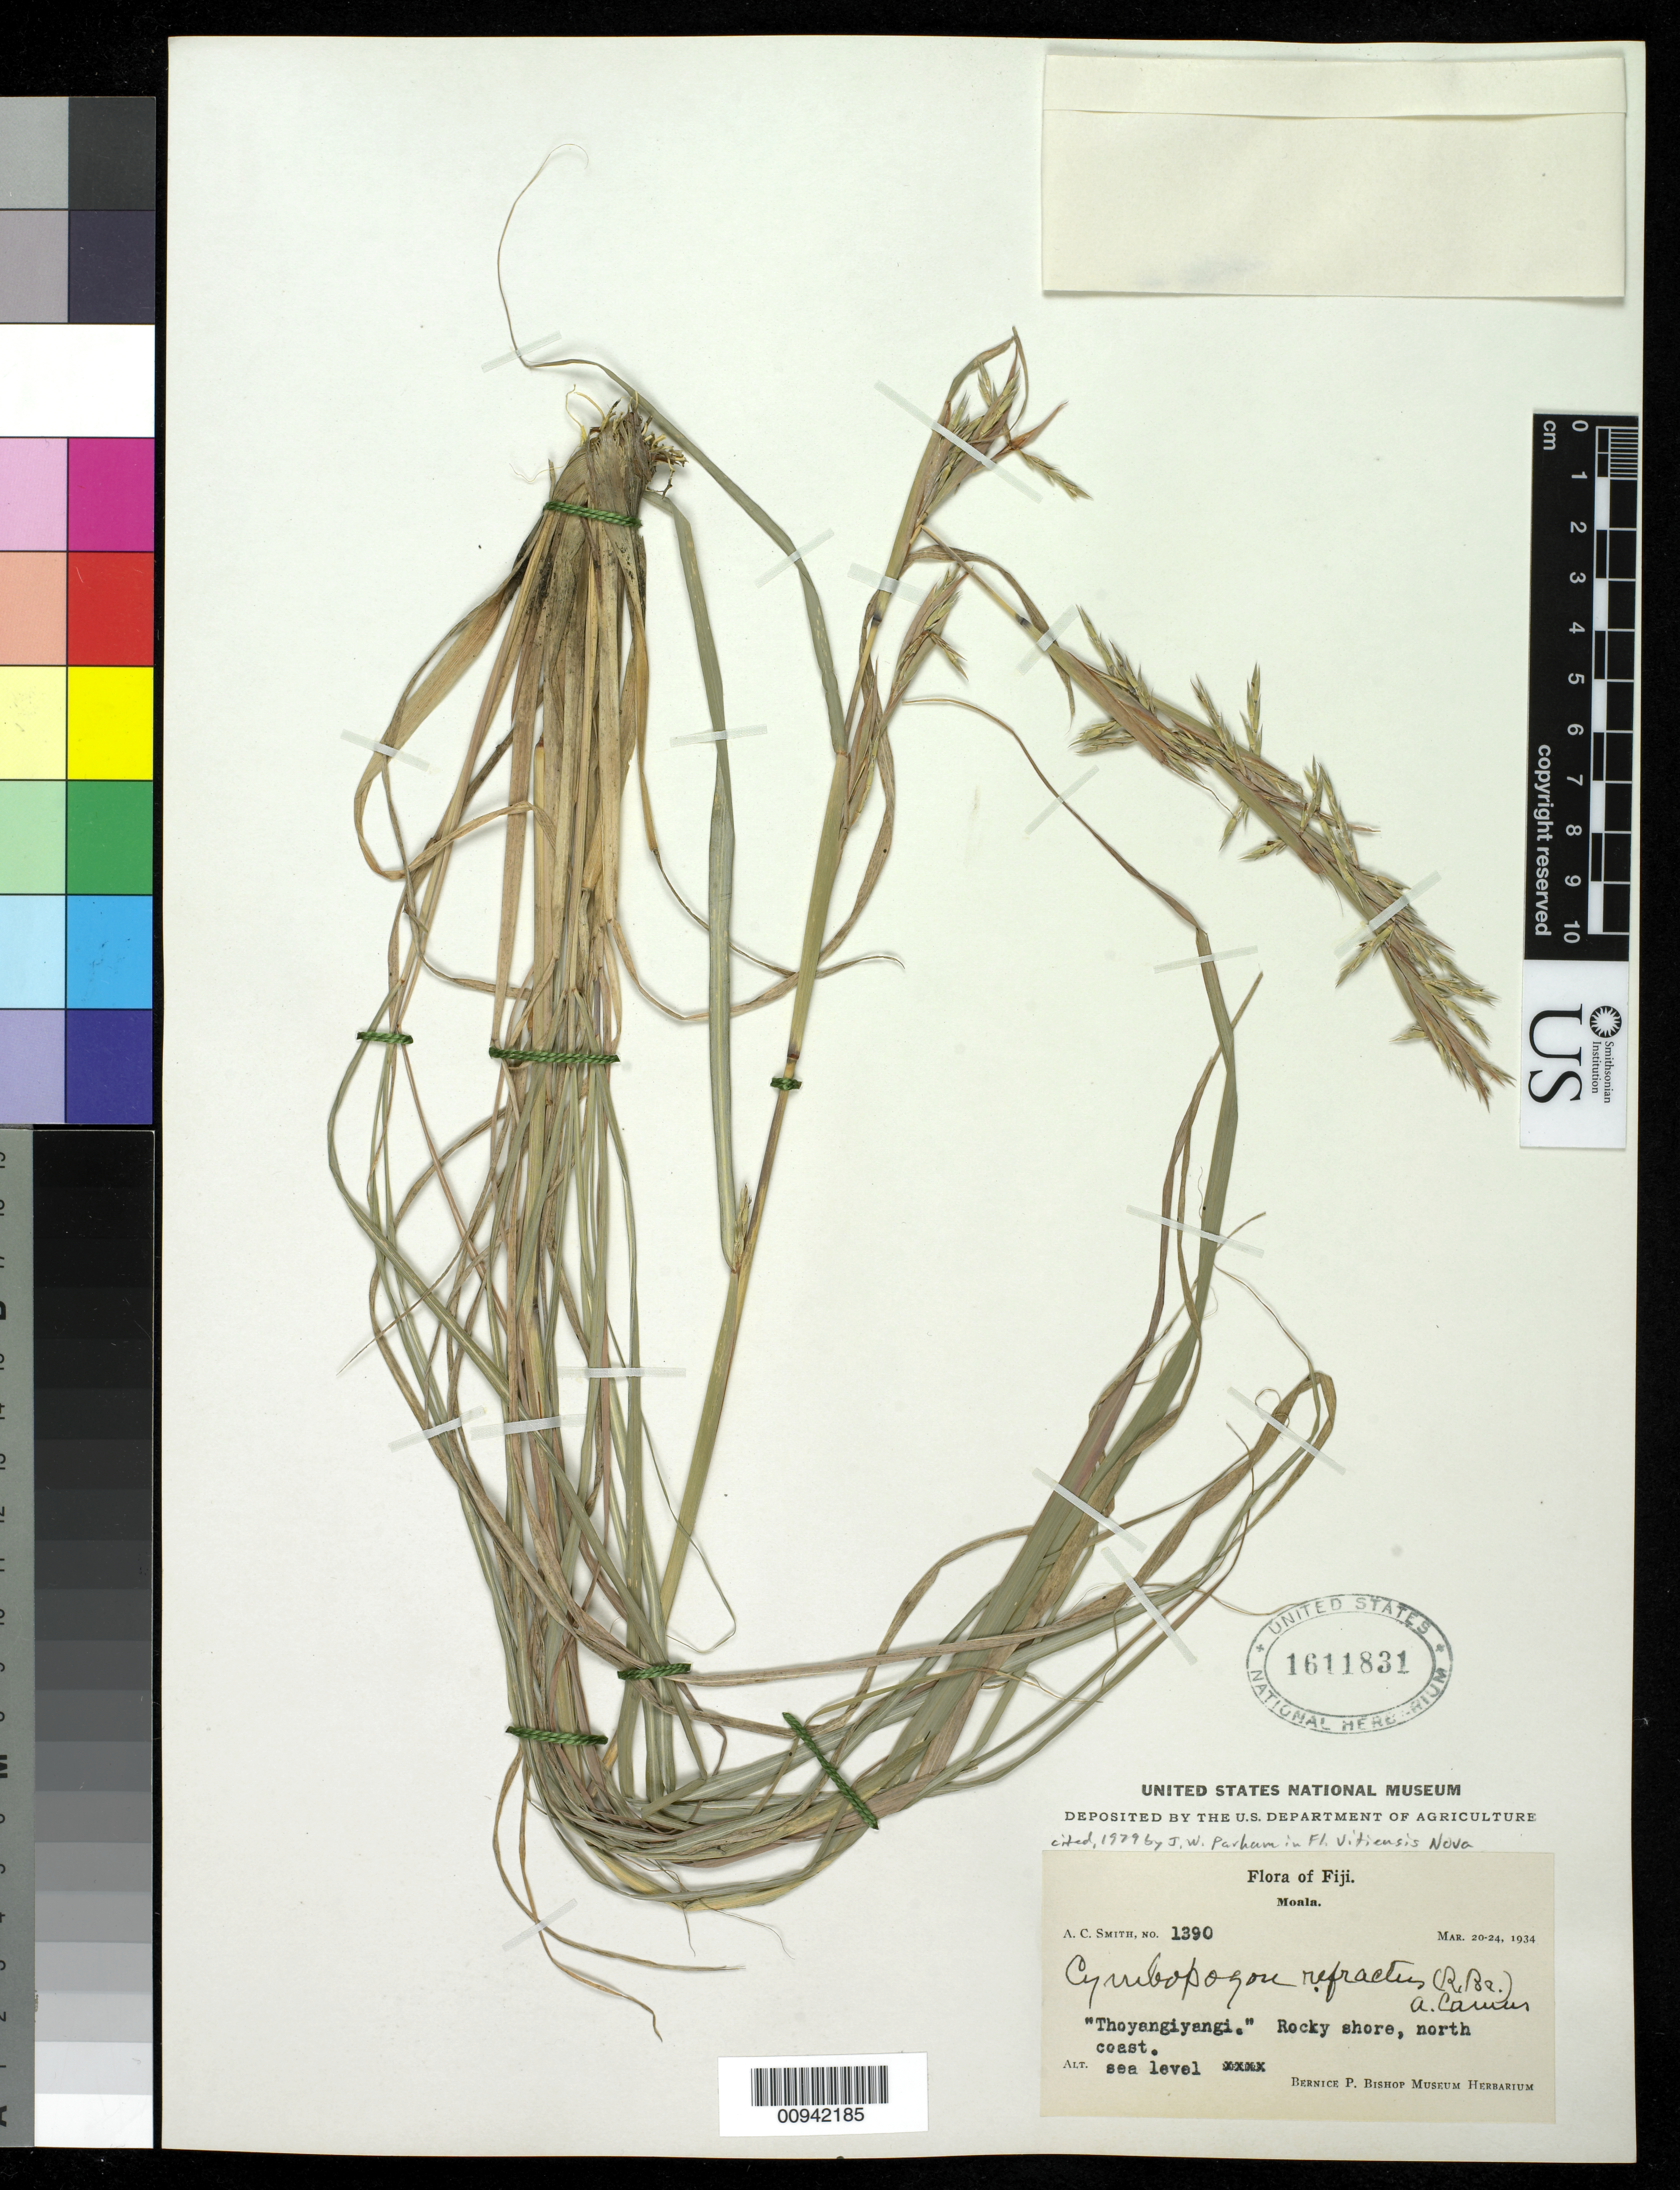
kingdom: Plantae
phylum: Tracheophyta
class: Liliopsida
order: Poales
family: Poaceae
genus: Cymbopogon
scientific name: Cymbopogon refractus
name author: (R. Br.) A. Camus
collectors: C. A. Smith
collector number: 1390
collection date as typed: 20 Mar 1934 to 24 Mar 1934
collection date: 1934-03-20/1934-03-24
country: Fiji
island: Moala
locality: North coast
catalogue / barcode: US 1611831